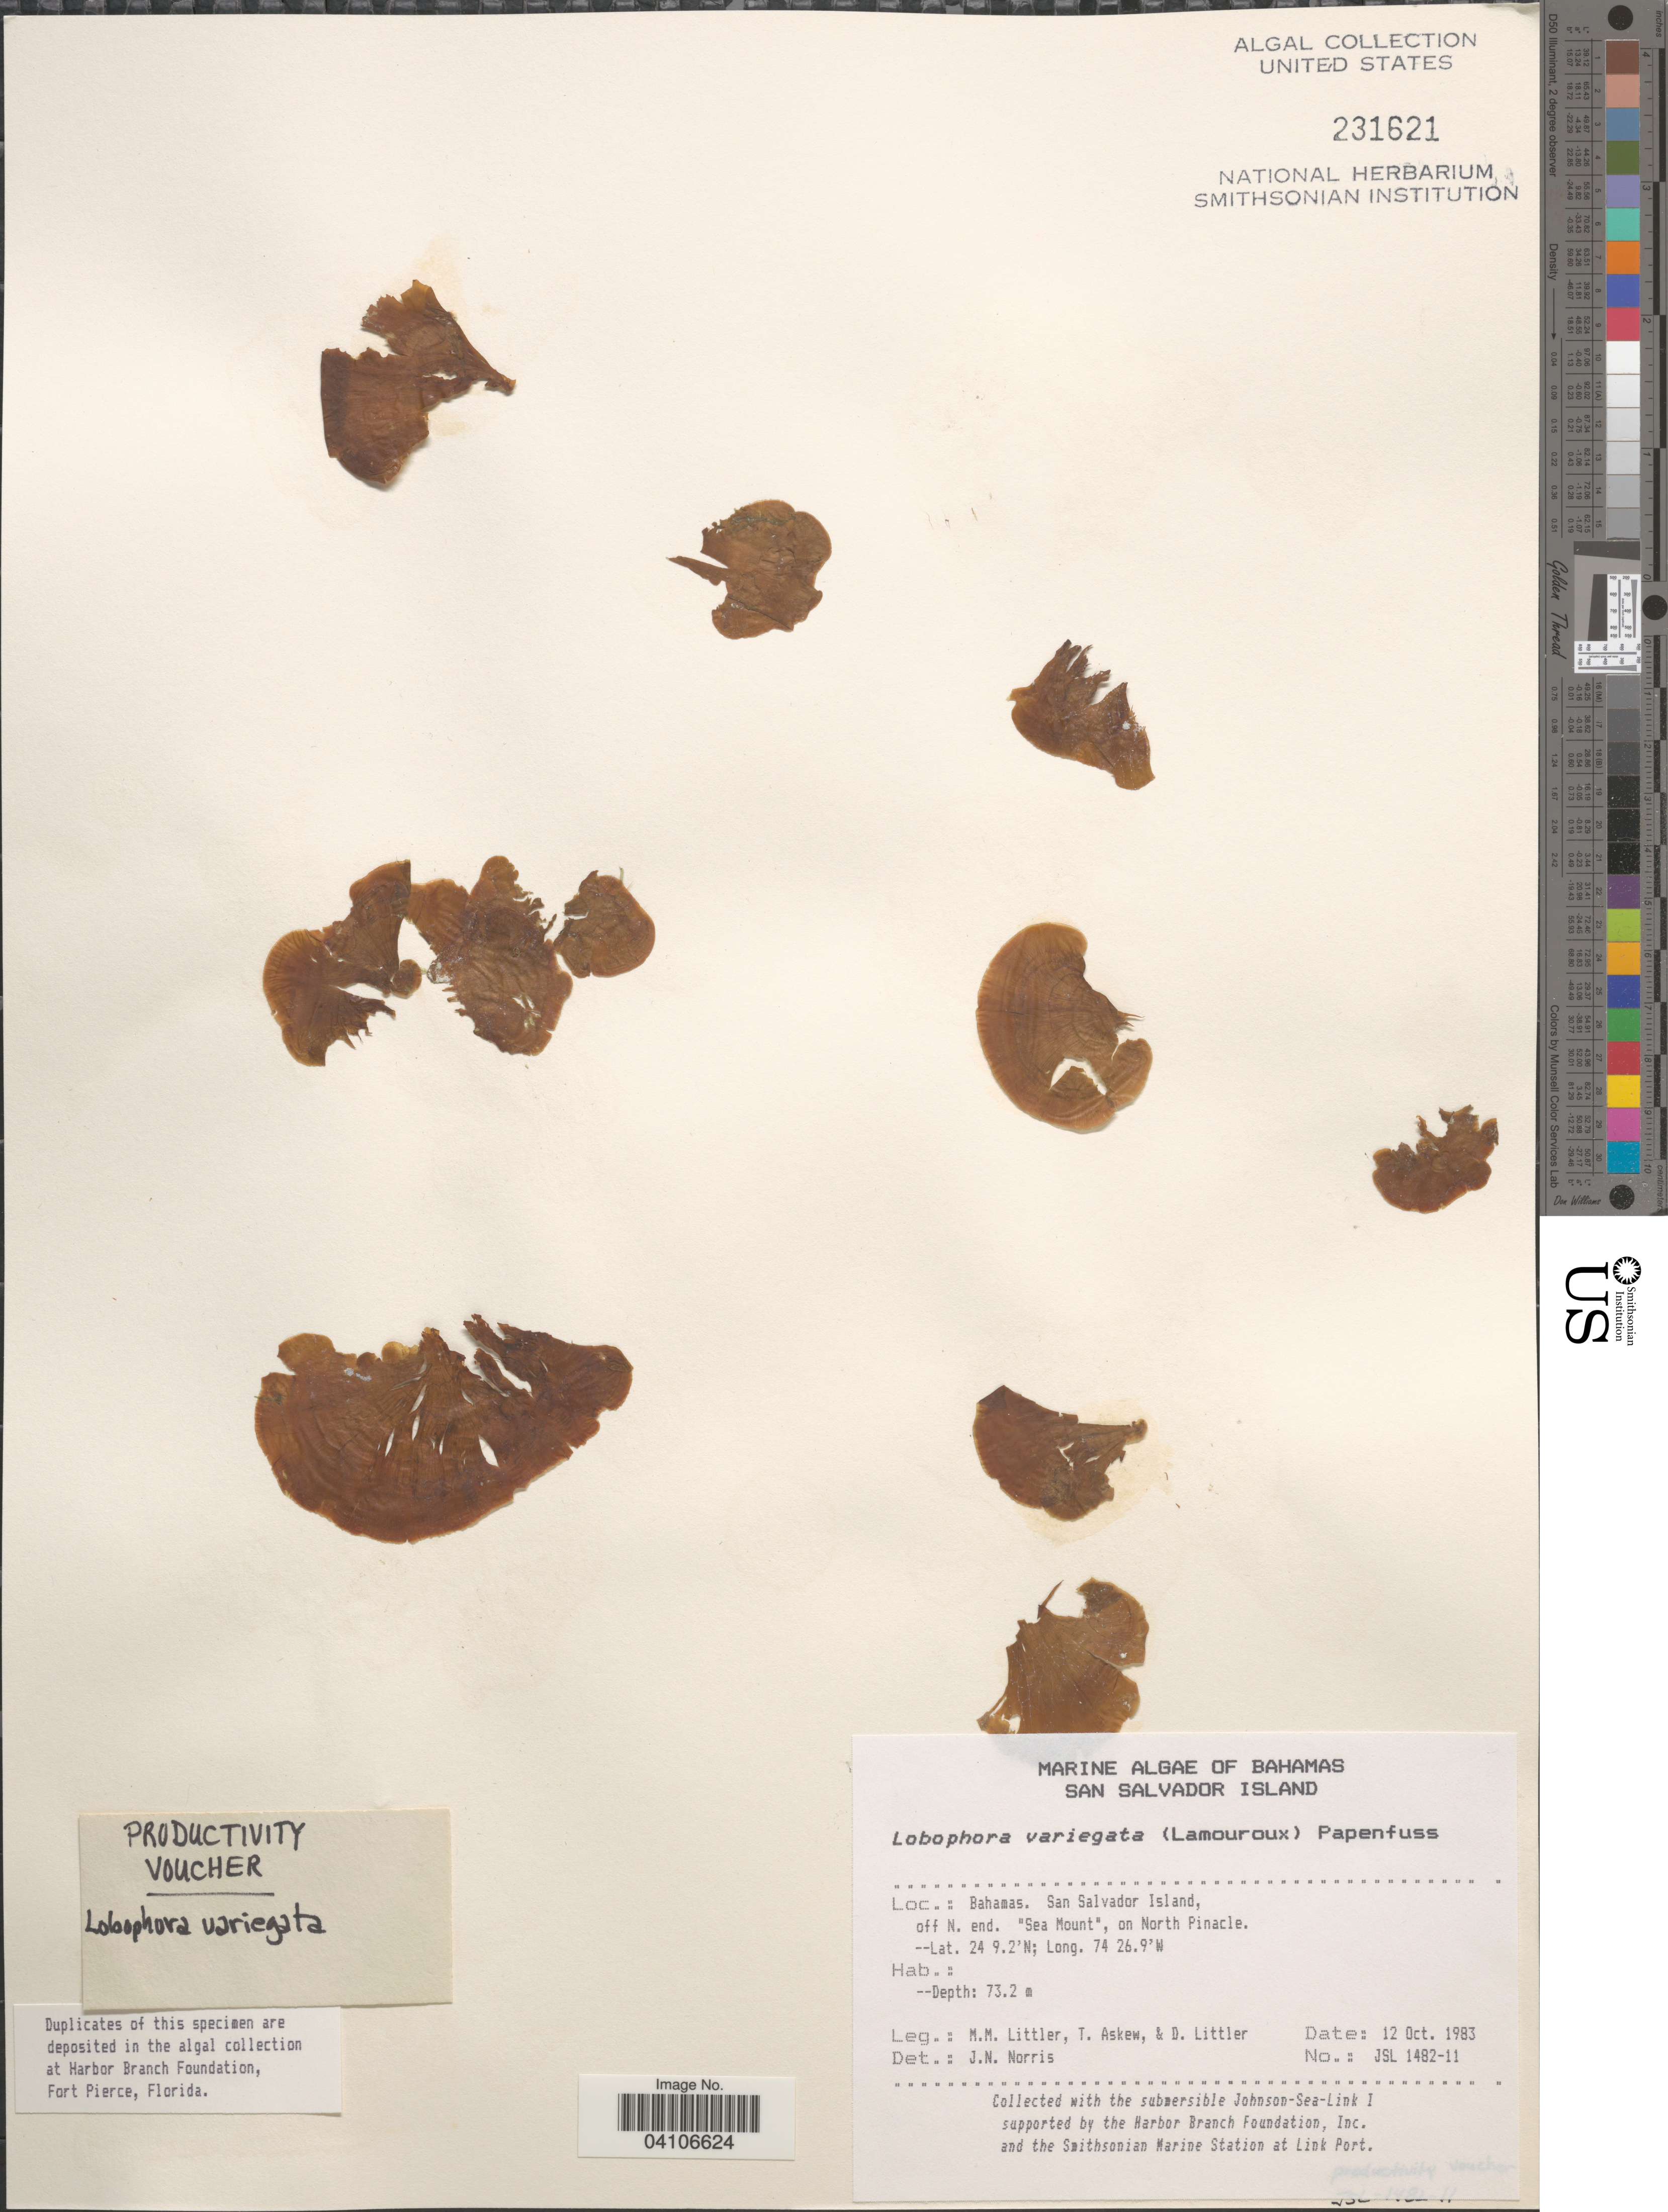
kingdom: Chromista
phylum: Ochrophyta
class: Phaeophyceae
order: Dictyotales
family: Dictyotaceae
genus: Lobophora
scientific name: Lobophora variegata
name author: (J.V.Lamouroux) Womersley & E.C. Oliveira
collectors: T. Askew & D. S. Littler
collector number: JSL 1482-11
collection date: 1983-10-12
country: Bahamas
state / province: San Salvador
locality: San Salvador Island, off N. end. "Sea Mount", on North Pinacle.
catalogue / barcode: US 231621